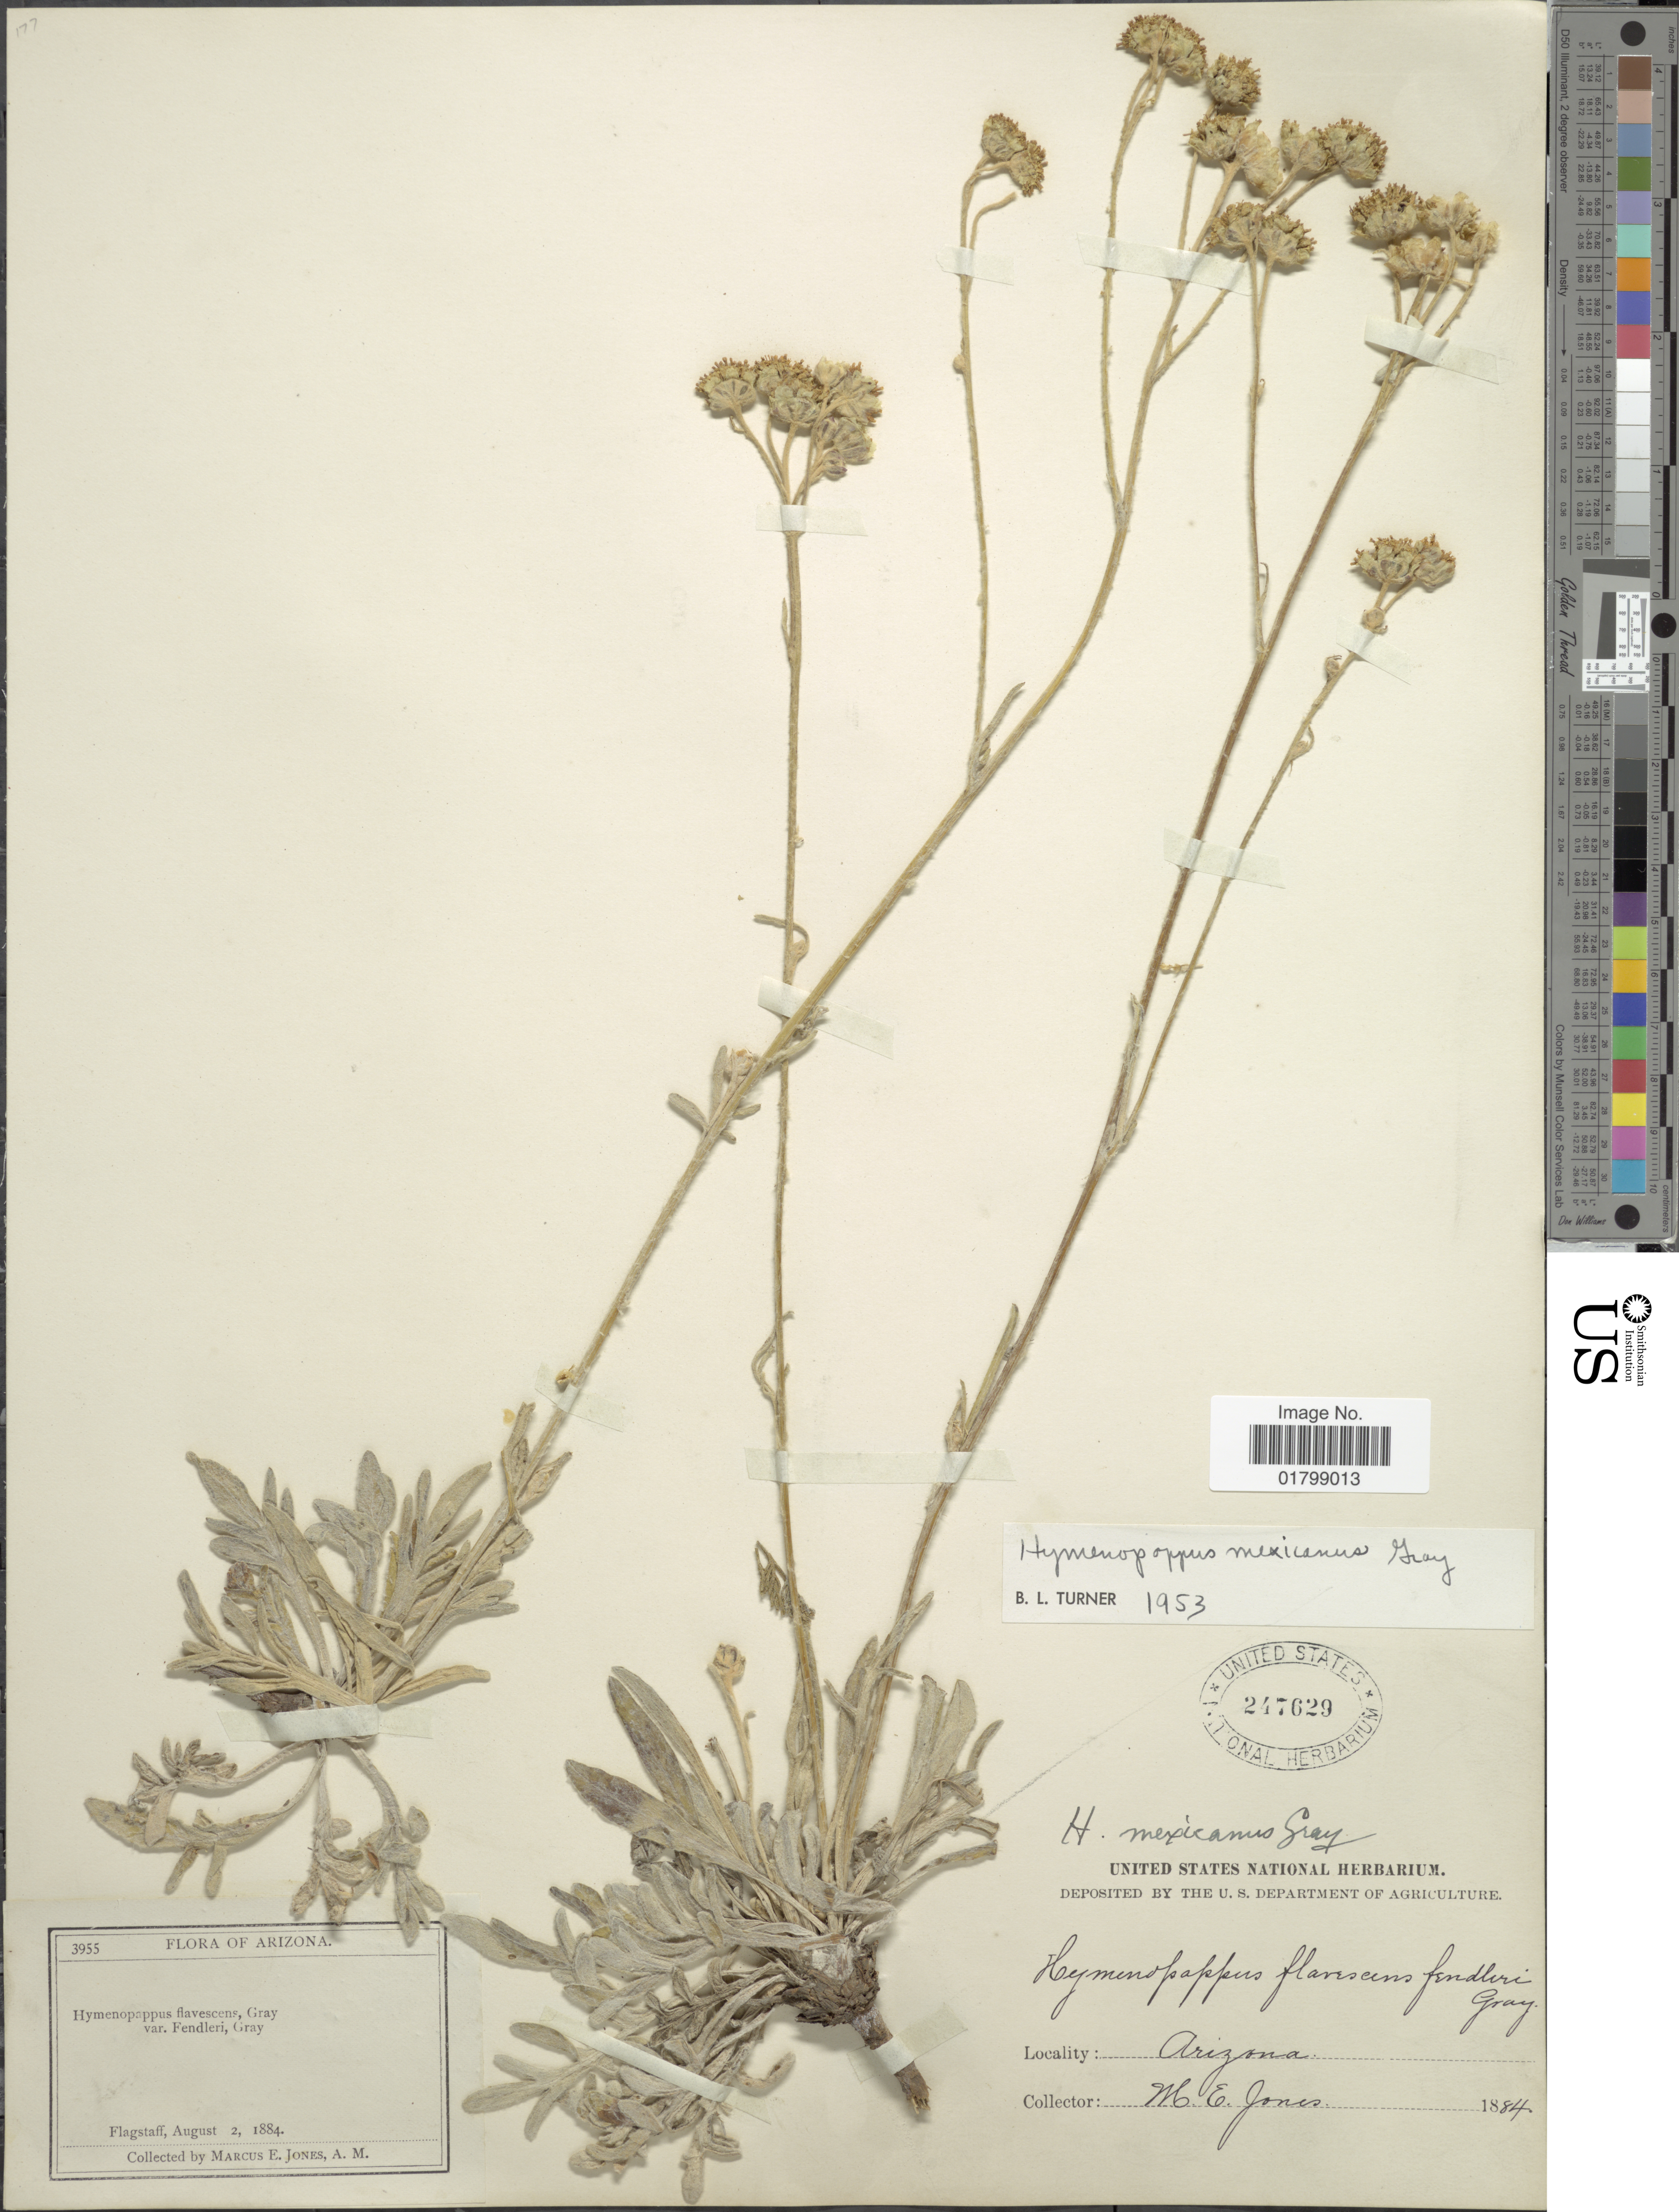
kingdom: Plantae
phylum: Tracheophyta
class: Magnoliopsida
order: Asterales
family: Asteraceae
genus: Hymenopappus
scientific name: Hymenopappus mexicanus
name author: A. Gray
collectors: M. E. Jones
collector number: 3955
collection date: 1884-08-02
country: United States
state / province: Arizona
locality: Flagstaff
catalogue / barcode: US 247629